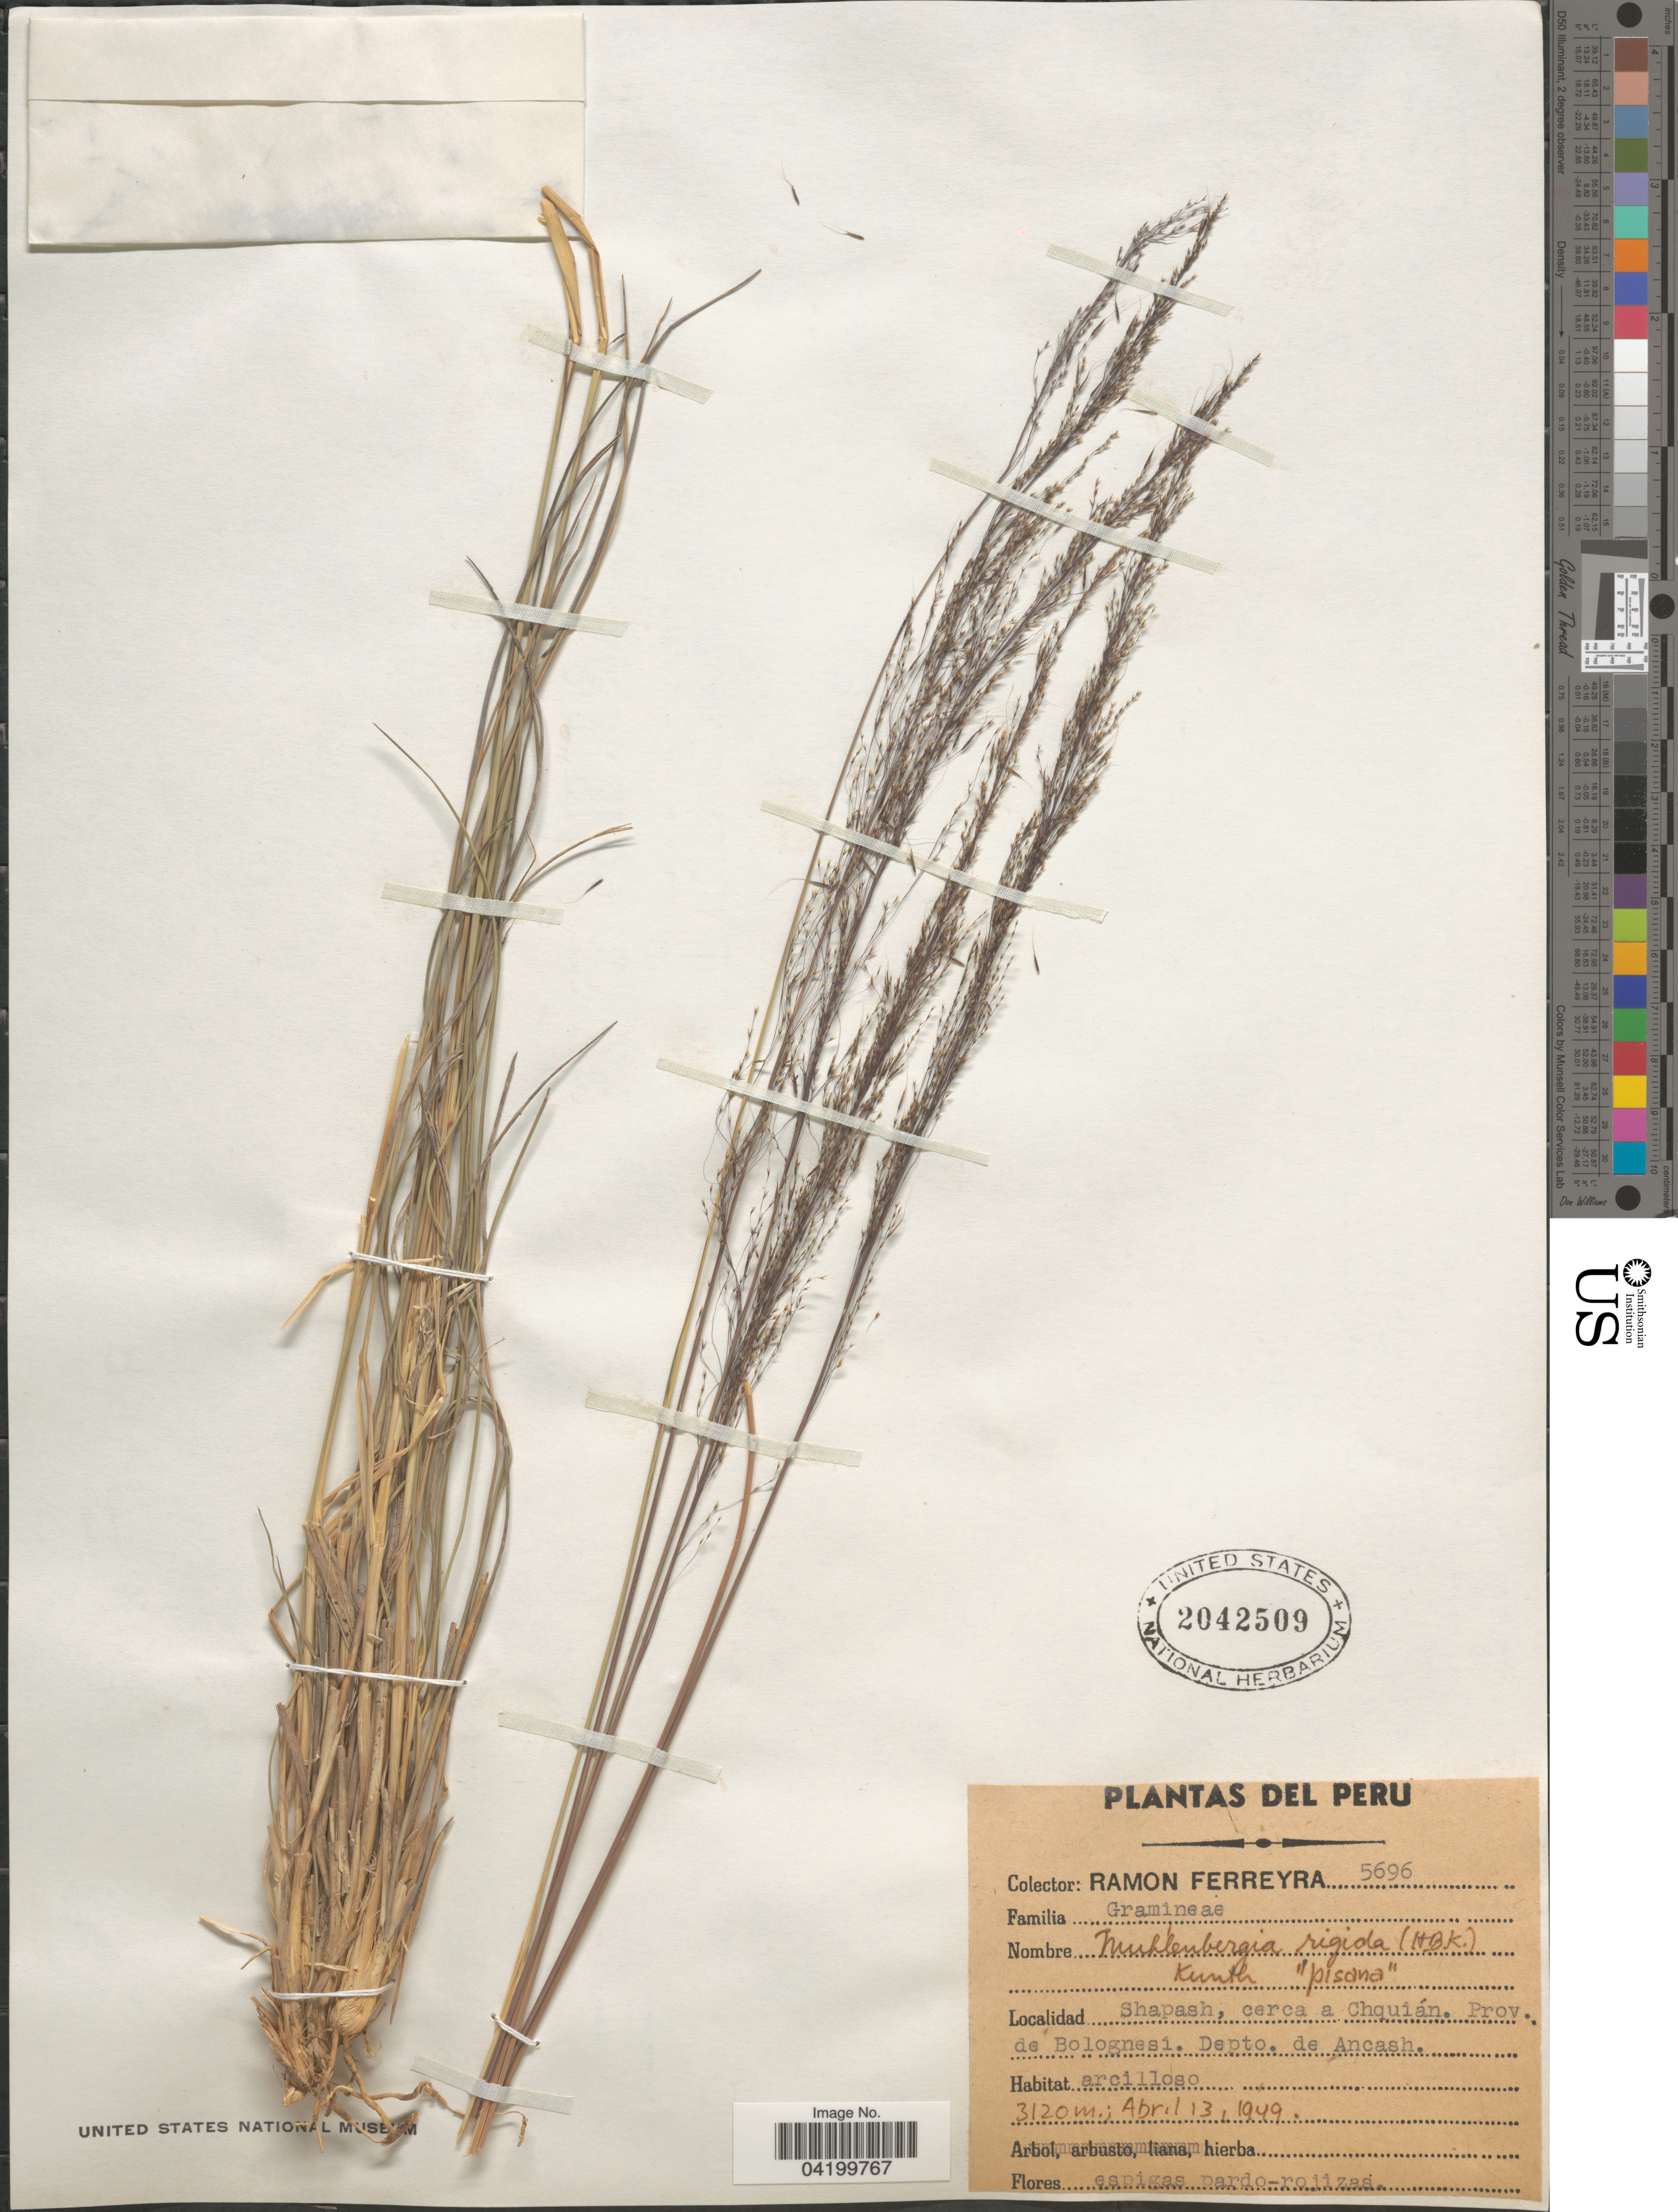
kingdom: Plantae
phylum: Tracheophyta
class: Liliopsida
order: Poales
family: Poaceae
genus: Muhlenbergia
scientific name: Muhlenbergia rigida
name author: (Kunth) Kunth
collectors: R. A. Ferreyra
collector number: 5696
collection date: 1949-04-13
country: Peru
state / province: Ancash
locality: Shapash, cerca a Chquián. Prov. de Bolognesi. Depto. de Ancash.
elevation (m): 3120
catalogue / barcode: US 2042509